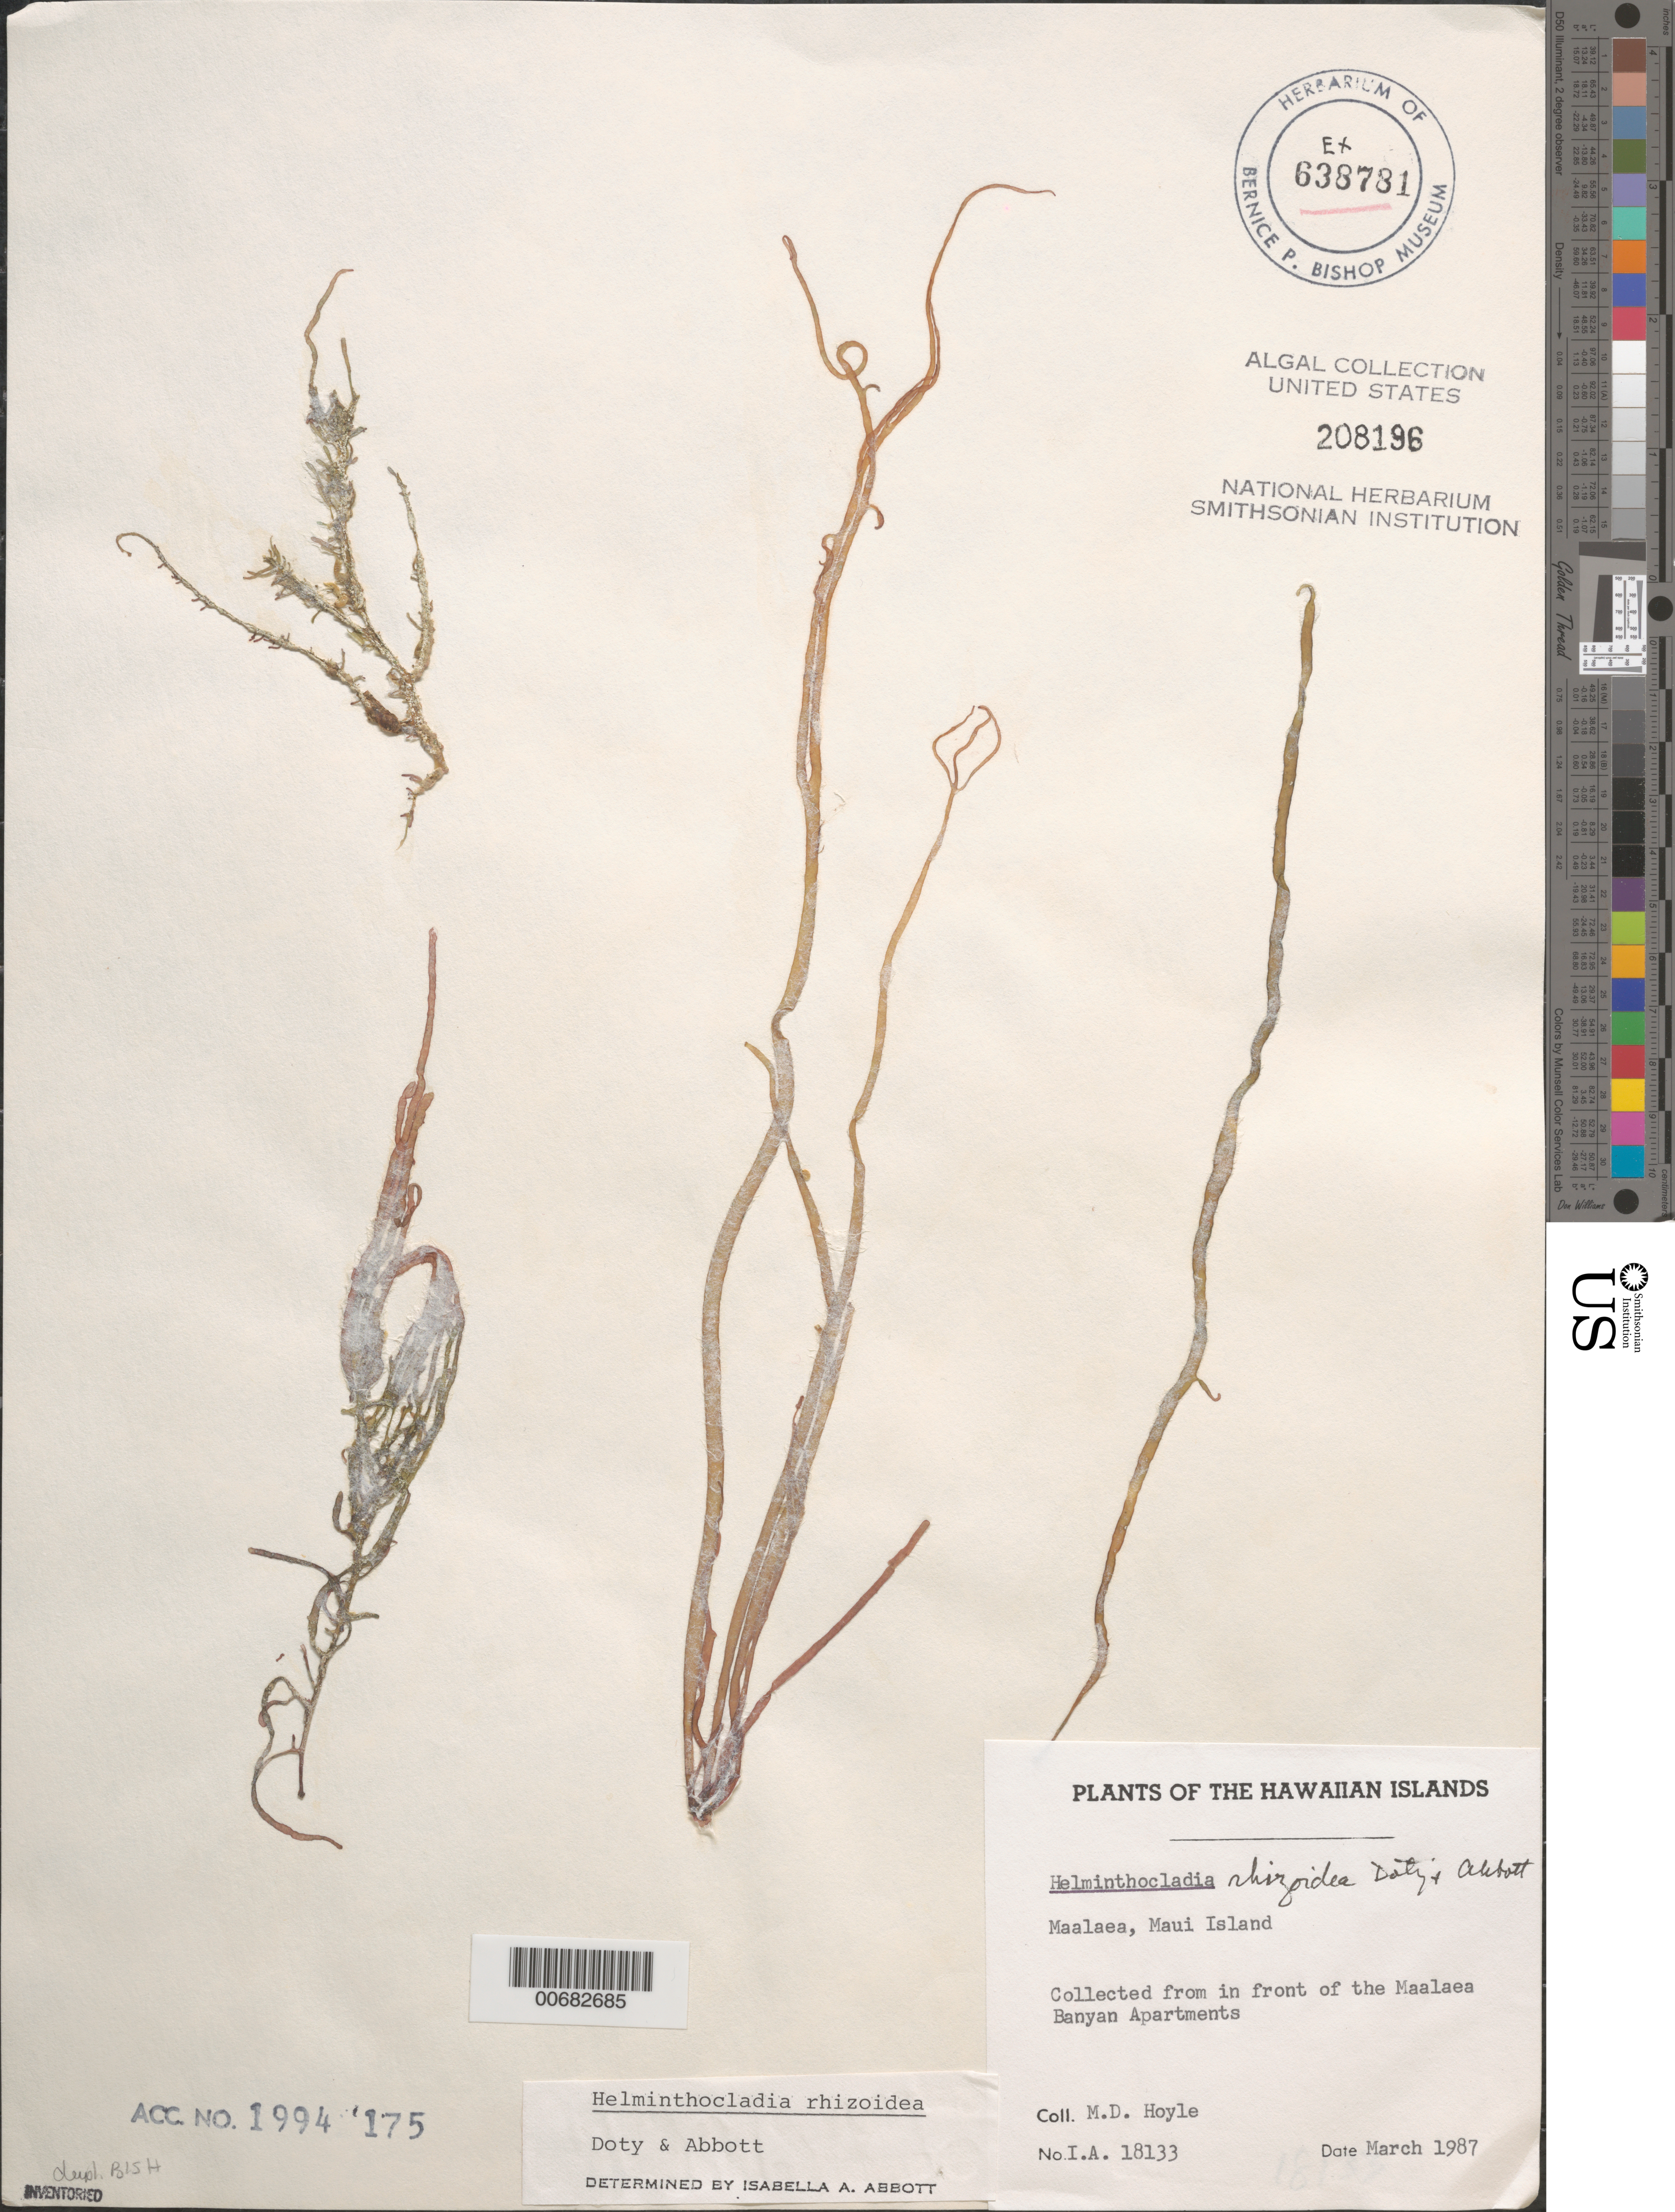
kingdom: Plantae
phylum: Rhodophyta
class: Florideophyceae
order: Nemaliales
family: Liagoraceae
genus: Helminthocladia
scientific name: Helminthocladia rhizoidea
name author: Doty & I.A. Abbott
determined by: Abbott, Isabella A.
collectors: M. Hoyle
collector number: IAA 18133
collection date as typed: Mar 1987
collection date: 1987-03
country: United States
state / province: Hawaii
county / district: Maui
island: Maui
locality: Maalaea, in front of Maalaea Banyan Apartments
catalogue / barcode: US 208196